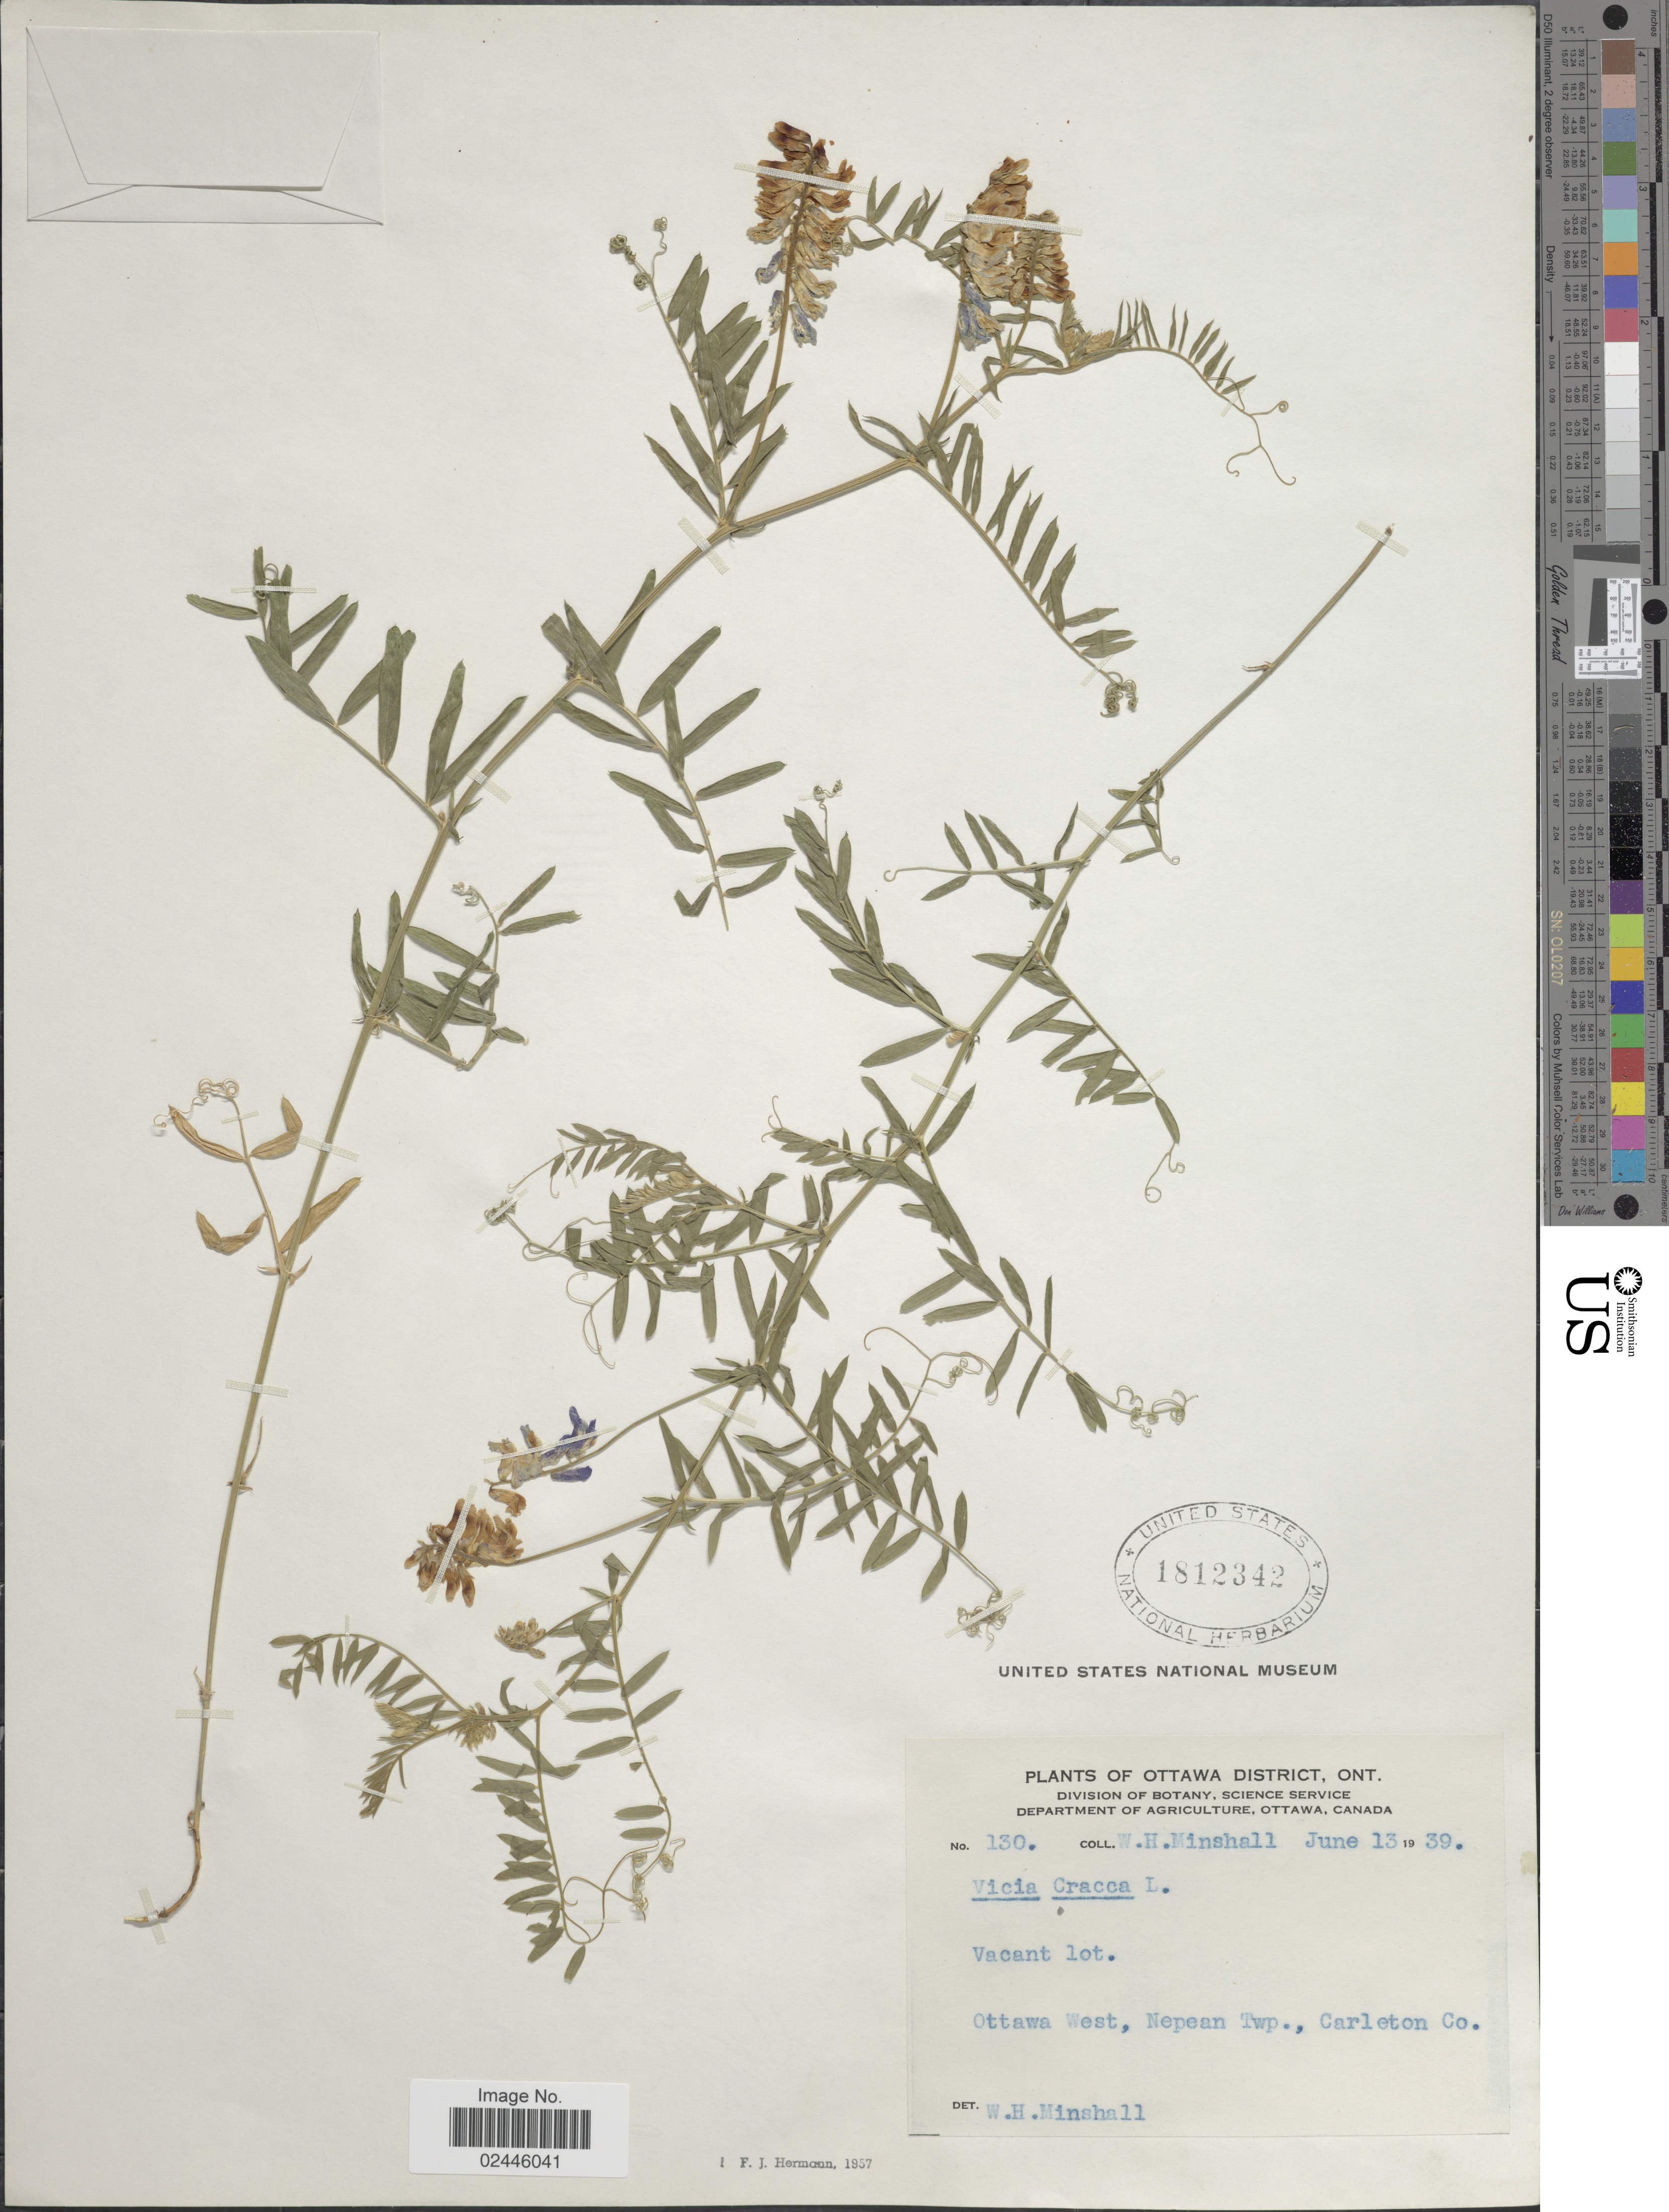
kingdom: Plantae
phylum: Tracheophyta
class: Magnoliopsida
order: Fabales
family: Fabaceae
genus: Vicia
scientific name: Vicia cracca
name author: L.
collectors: W. Minshall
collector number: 130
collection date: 1939-06-13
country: Canada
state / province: Ontario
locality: Ottawa District, Vacant lot, Ottawa West, Nepean Twp., Carleton Co.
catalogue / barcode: US 1812342